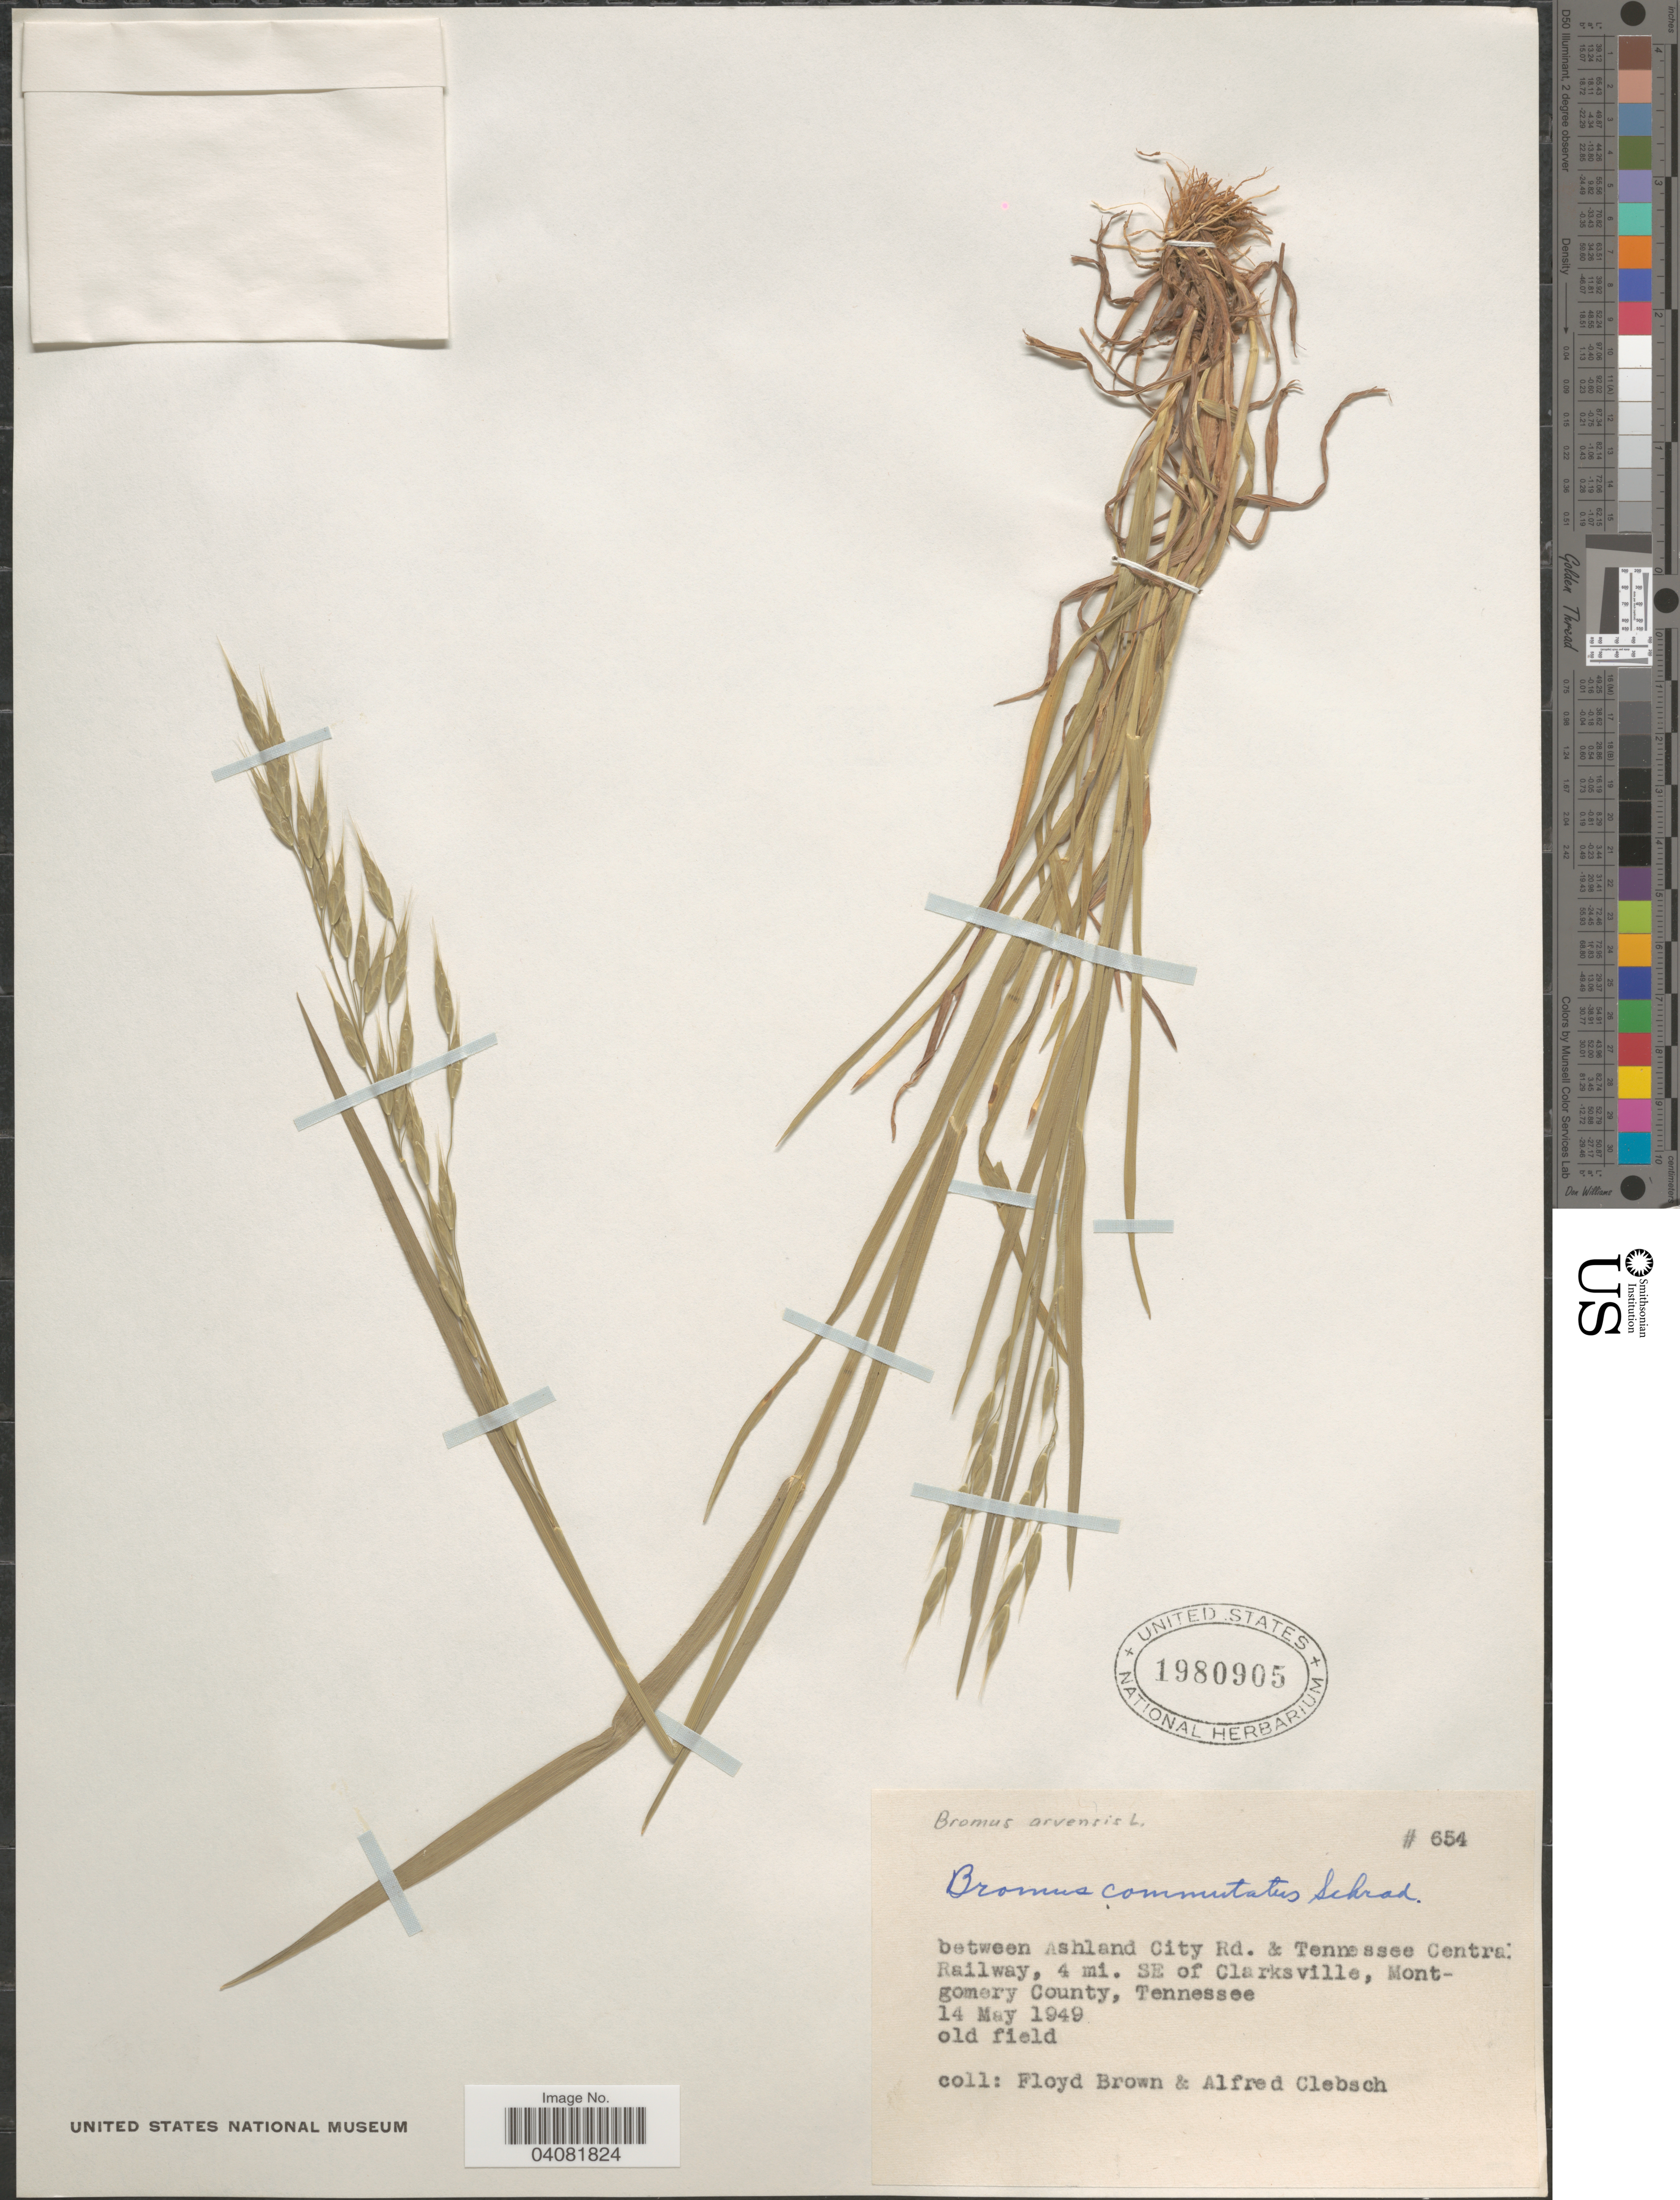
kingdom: Plantae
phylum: Tracheophyta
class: Liliopsida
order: Poales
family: Poaceae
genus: Bromus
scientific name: Bromus commutatus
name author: Schrad.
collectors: F. Brown & A. Clebsch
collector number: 654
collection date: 1949-05-14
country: United States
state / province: Tennessee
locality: Between Ashland City Rd. & Tennessee Central Railway, 4 mi. SE of Claksville, Montgomery County. Old field.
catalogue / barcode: US 1980905